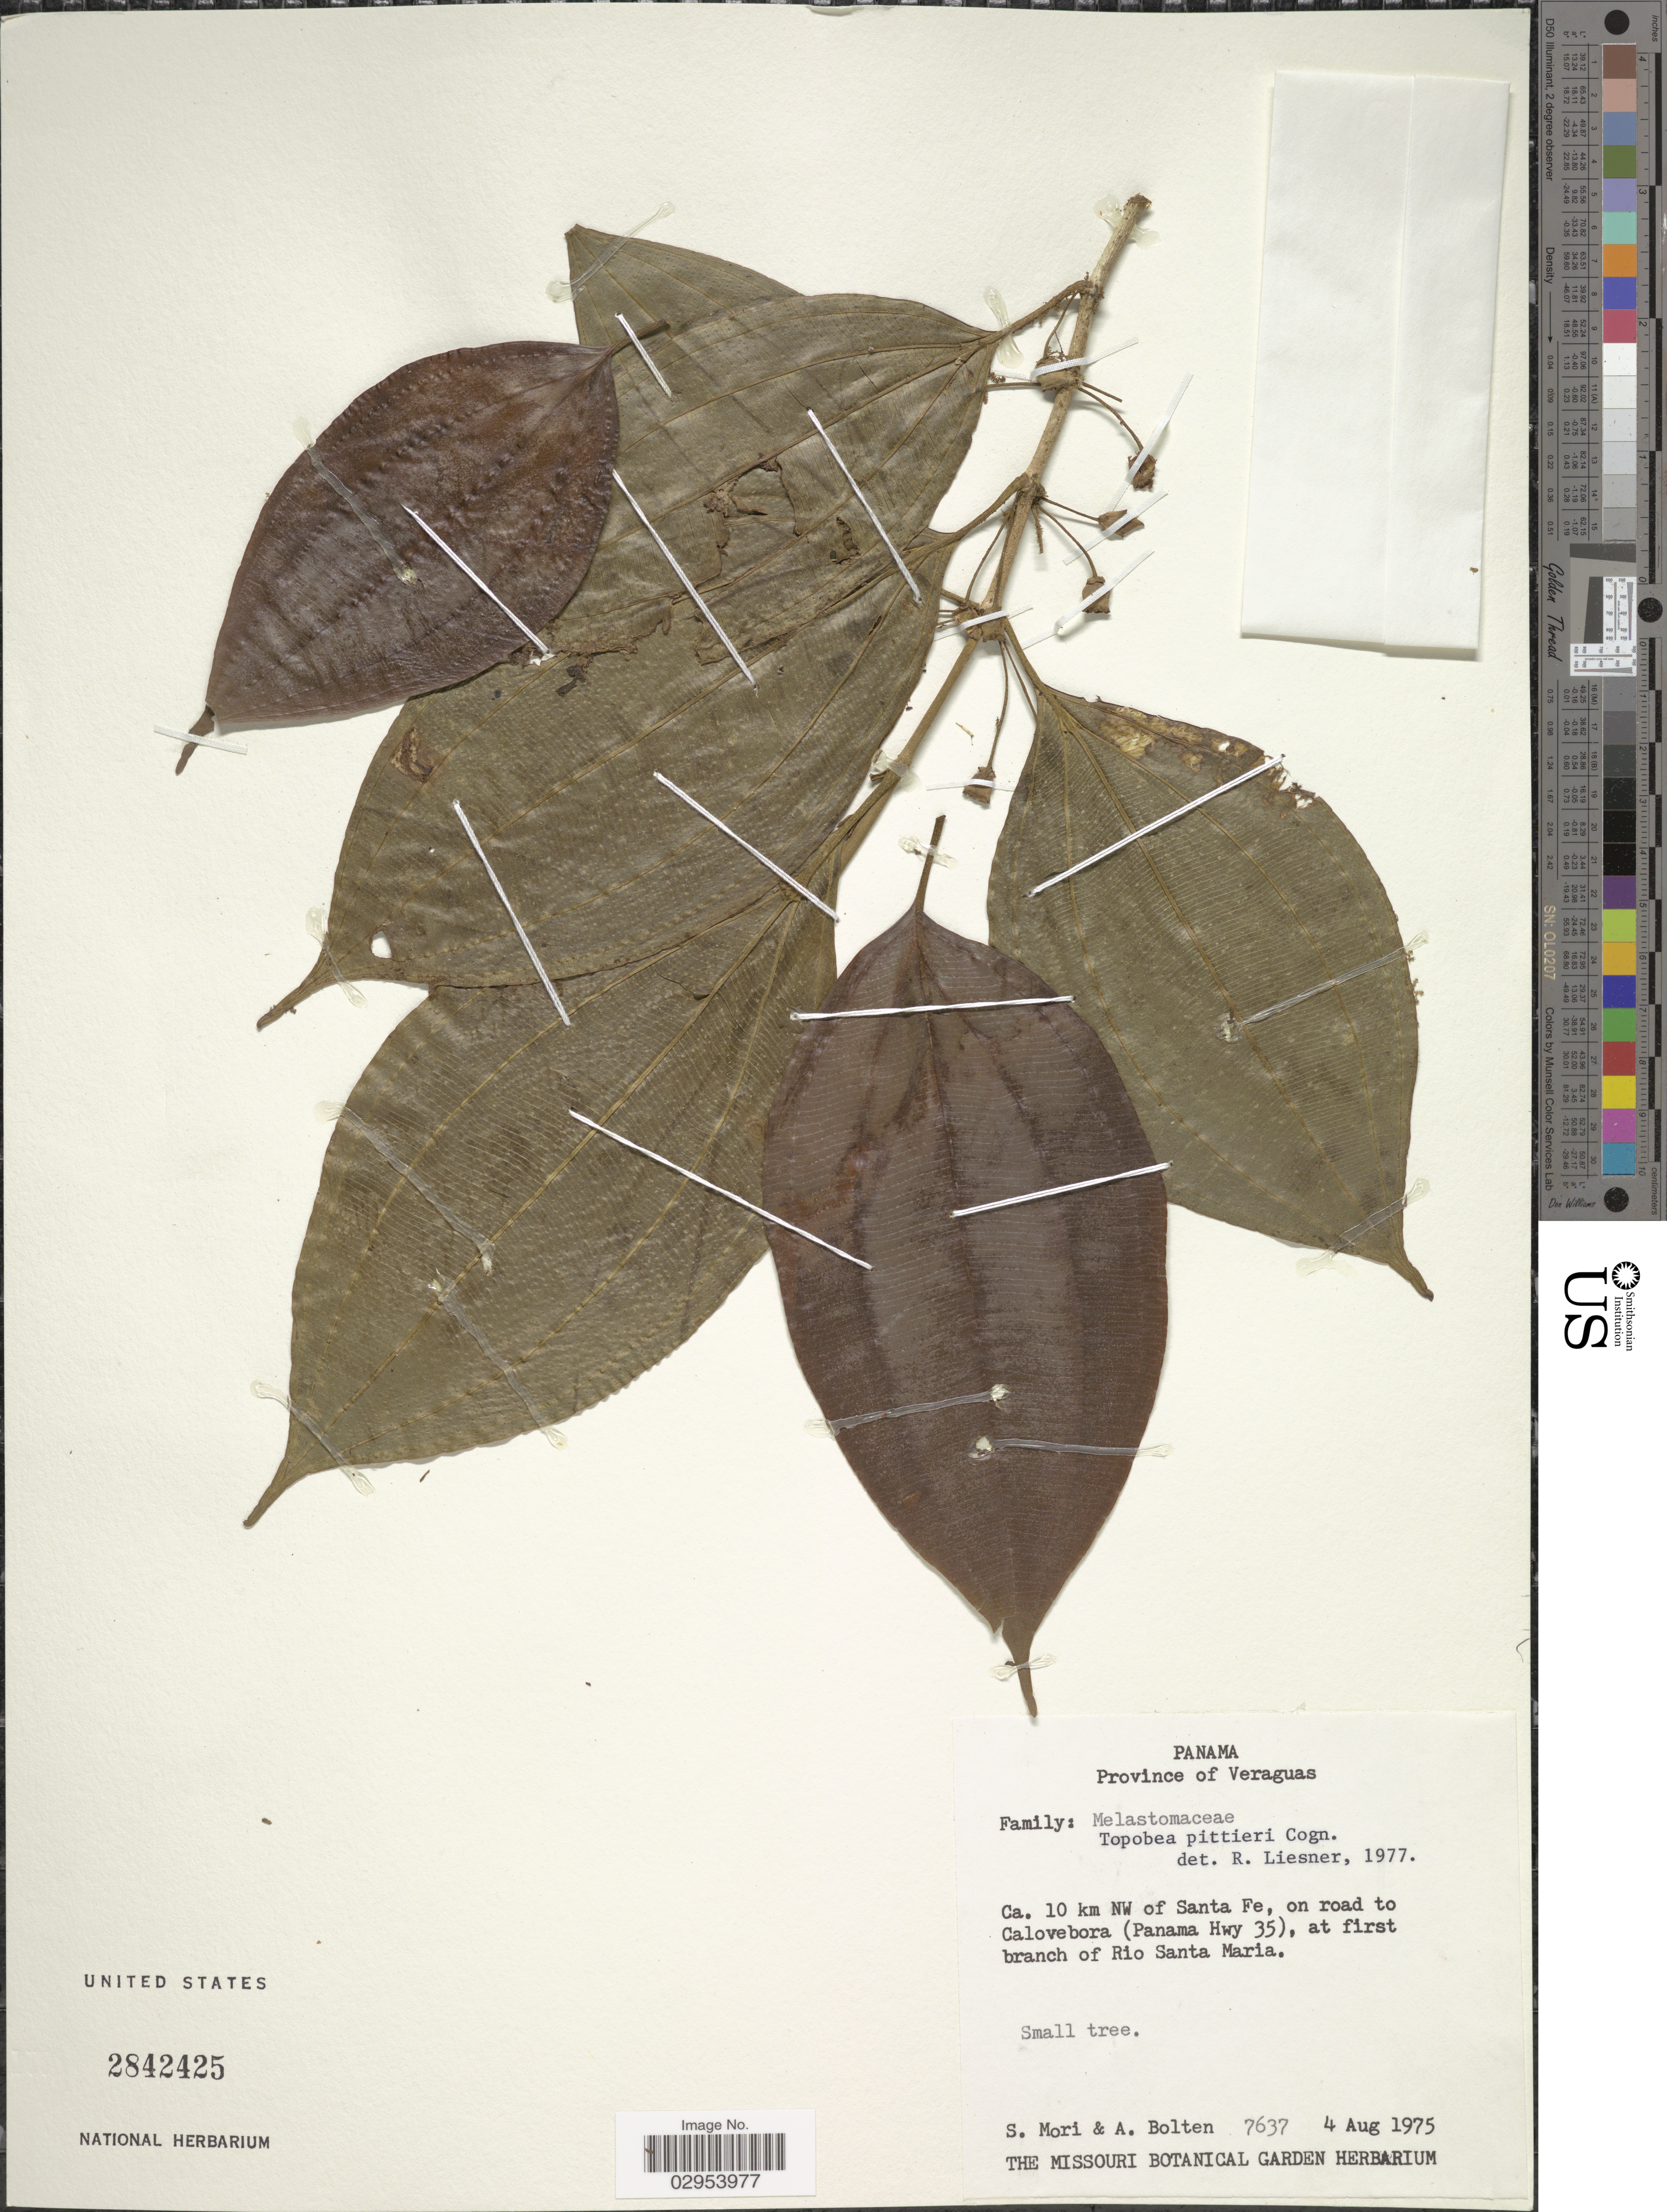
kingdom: Plantae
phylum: Tracheophyta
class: Magnoliopsida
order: Myrtales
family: Melastomataceae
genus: Topobea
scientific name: Topobea pittieri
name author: Cogn.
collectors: S. Mori & A. Bolten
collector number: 7637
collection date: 1975-08-04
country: Panama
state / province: Veraguas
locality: Ca. 10 km NW of Santa Fe, on road to Calovebora (Panama Hwy 35), at first branch of Rio Santa Maria.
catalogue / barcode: US 2842425